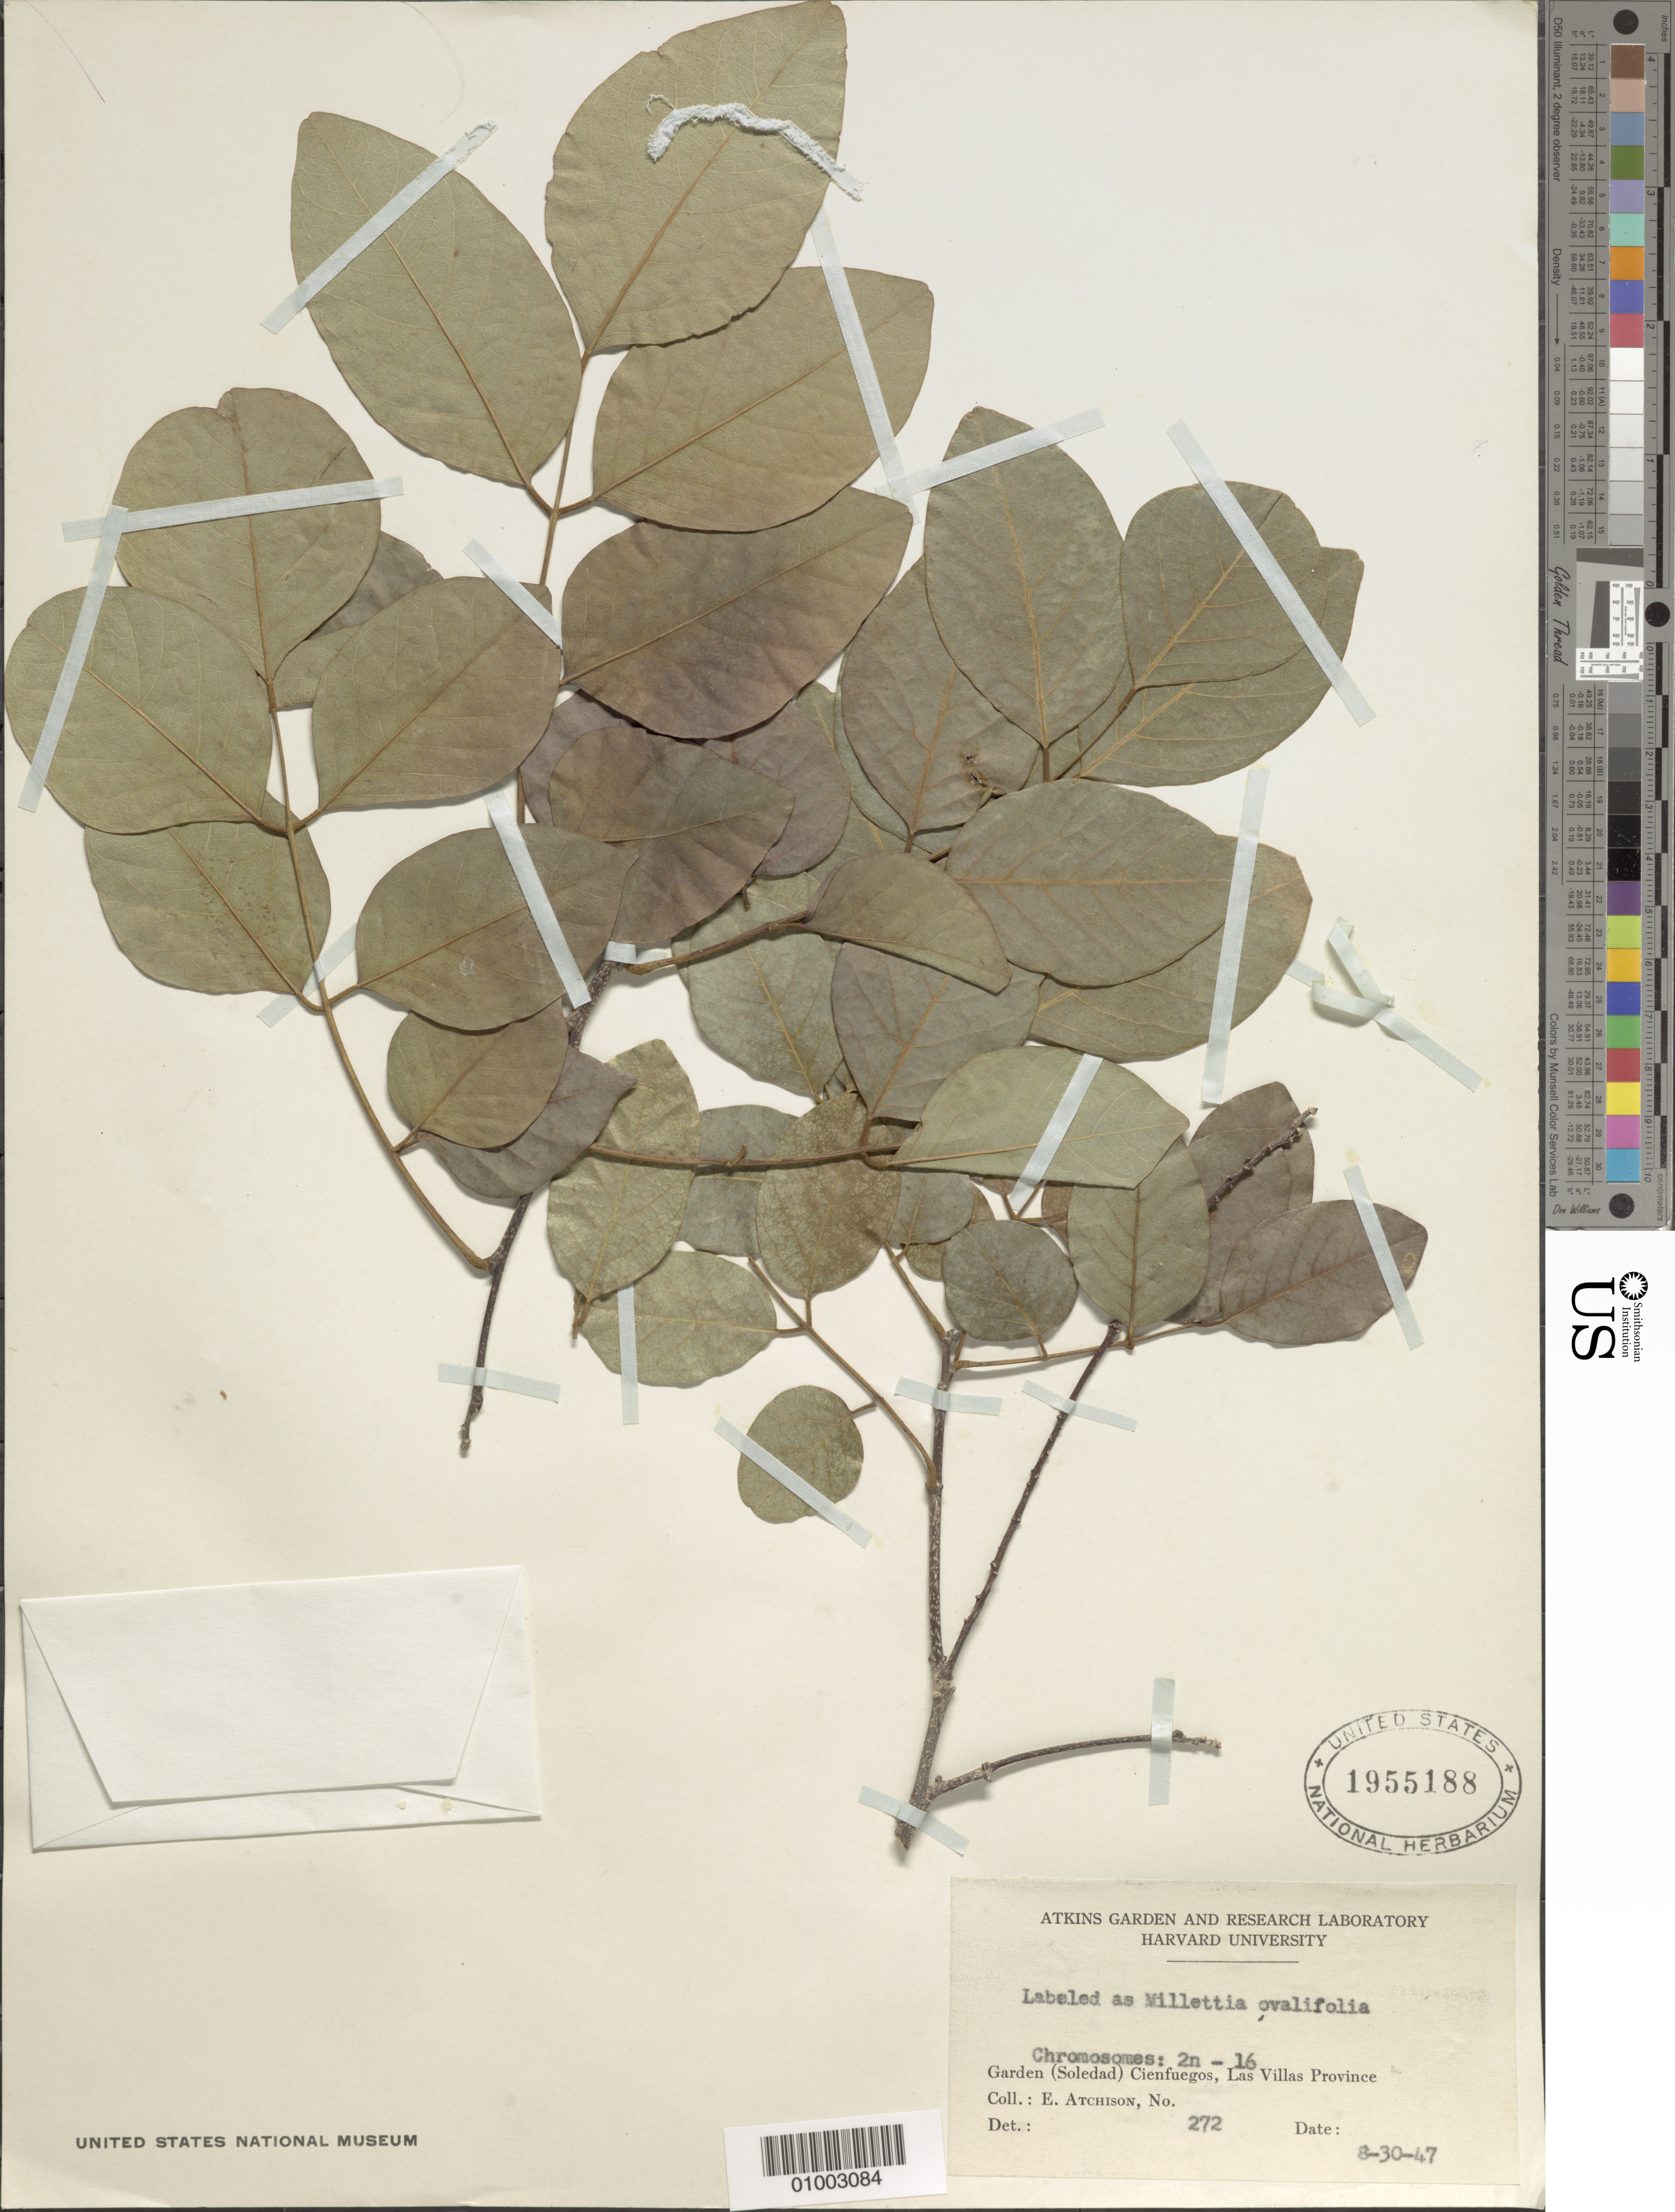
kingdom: Plantae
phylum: Tracheophyta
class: Magnoliopsida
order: Fabales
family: Fabaceae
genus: Millettia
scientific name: Millettia ovalifolia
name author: Kurz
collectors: E. Atchison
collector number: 272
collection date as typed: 30 Aug 1947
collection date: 1947-08-30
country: Cuba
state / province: Cienfuegos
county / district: Cienfuegos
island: Cuba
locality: Soledad Garden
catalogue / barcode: US 1955188